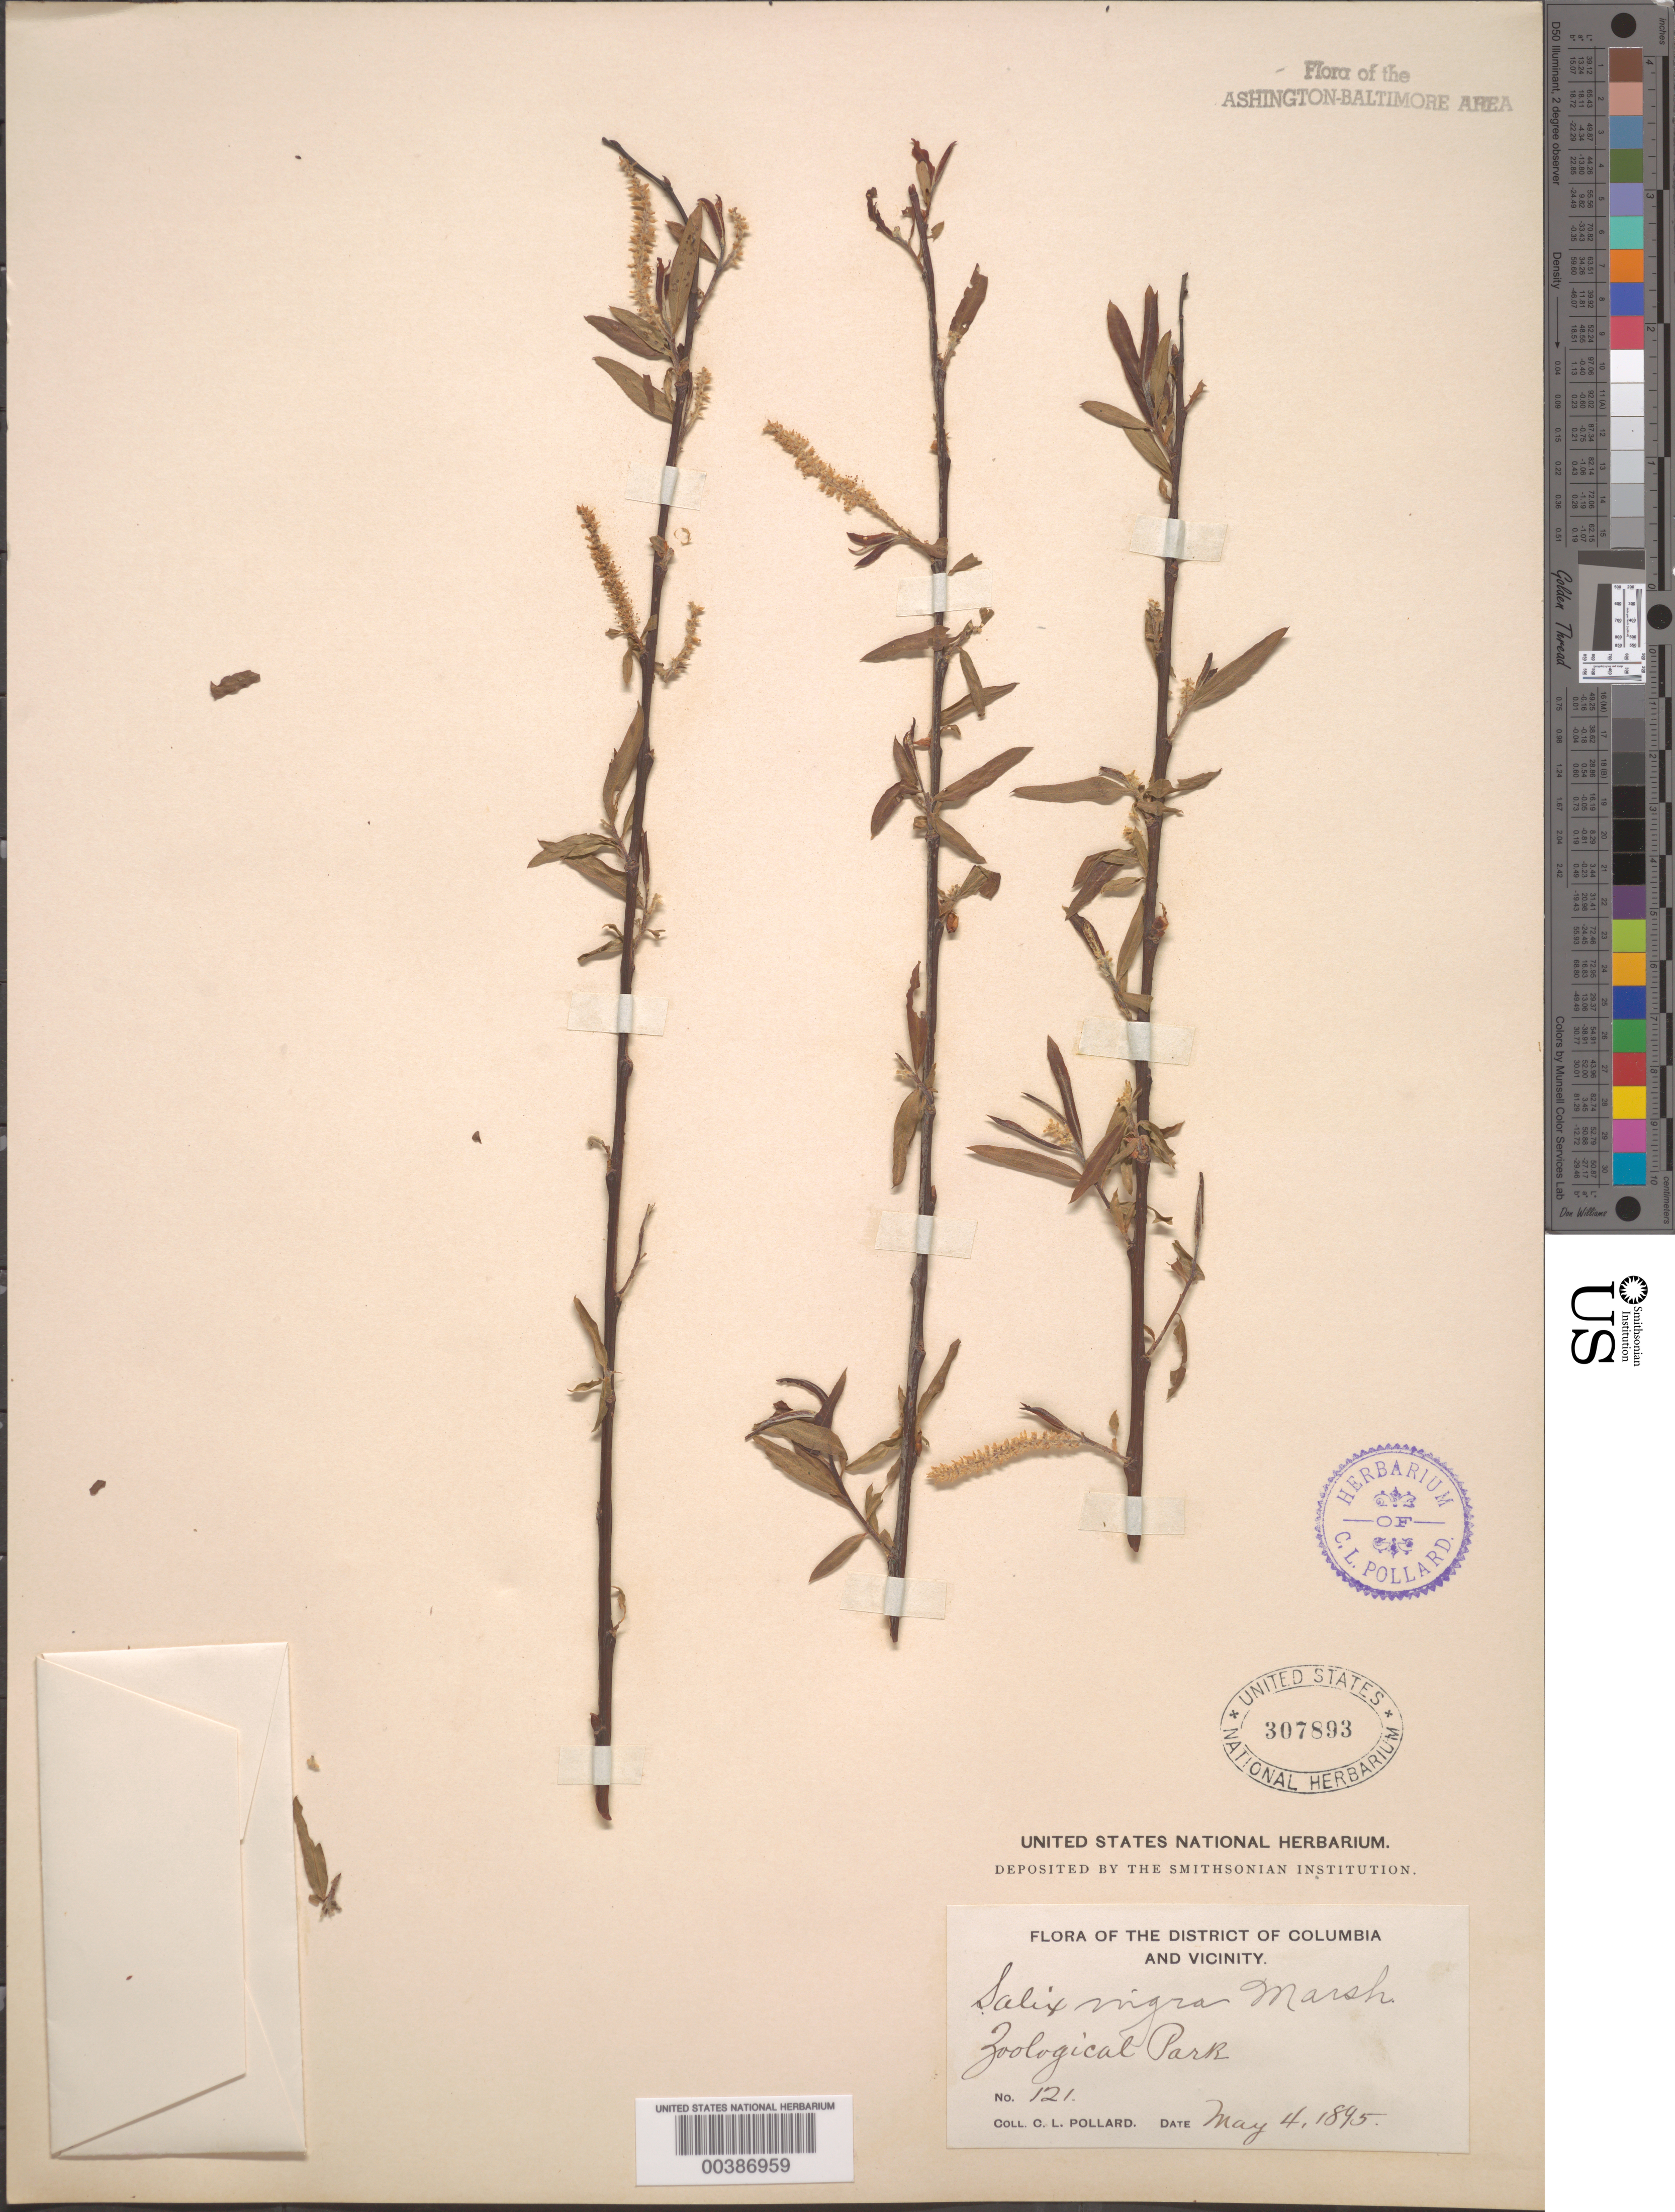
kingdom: Plantae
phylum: Tracheophyta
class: Magnoliopsida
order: Malpighiales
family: Salicaceae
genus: Salix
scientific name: Salix nigra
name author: Marshall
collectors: C. L. Pollard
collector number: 121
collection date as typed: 04 May 1895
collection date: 1895-05-04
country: United States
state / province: District of Columbia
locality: Zoological Park Rock Creek Park and Vicinity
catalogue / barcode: US 307893